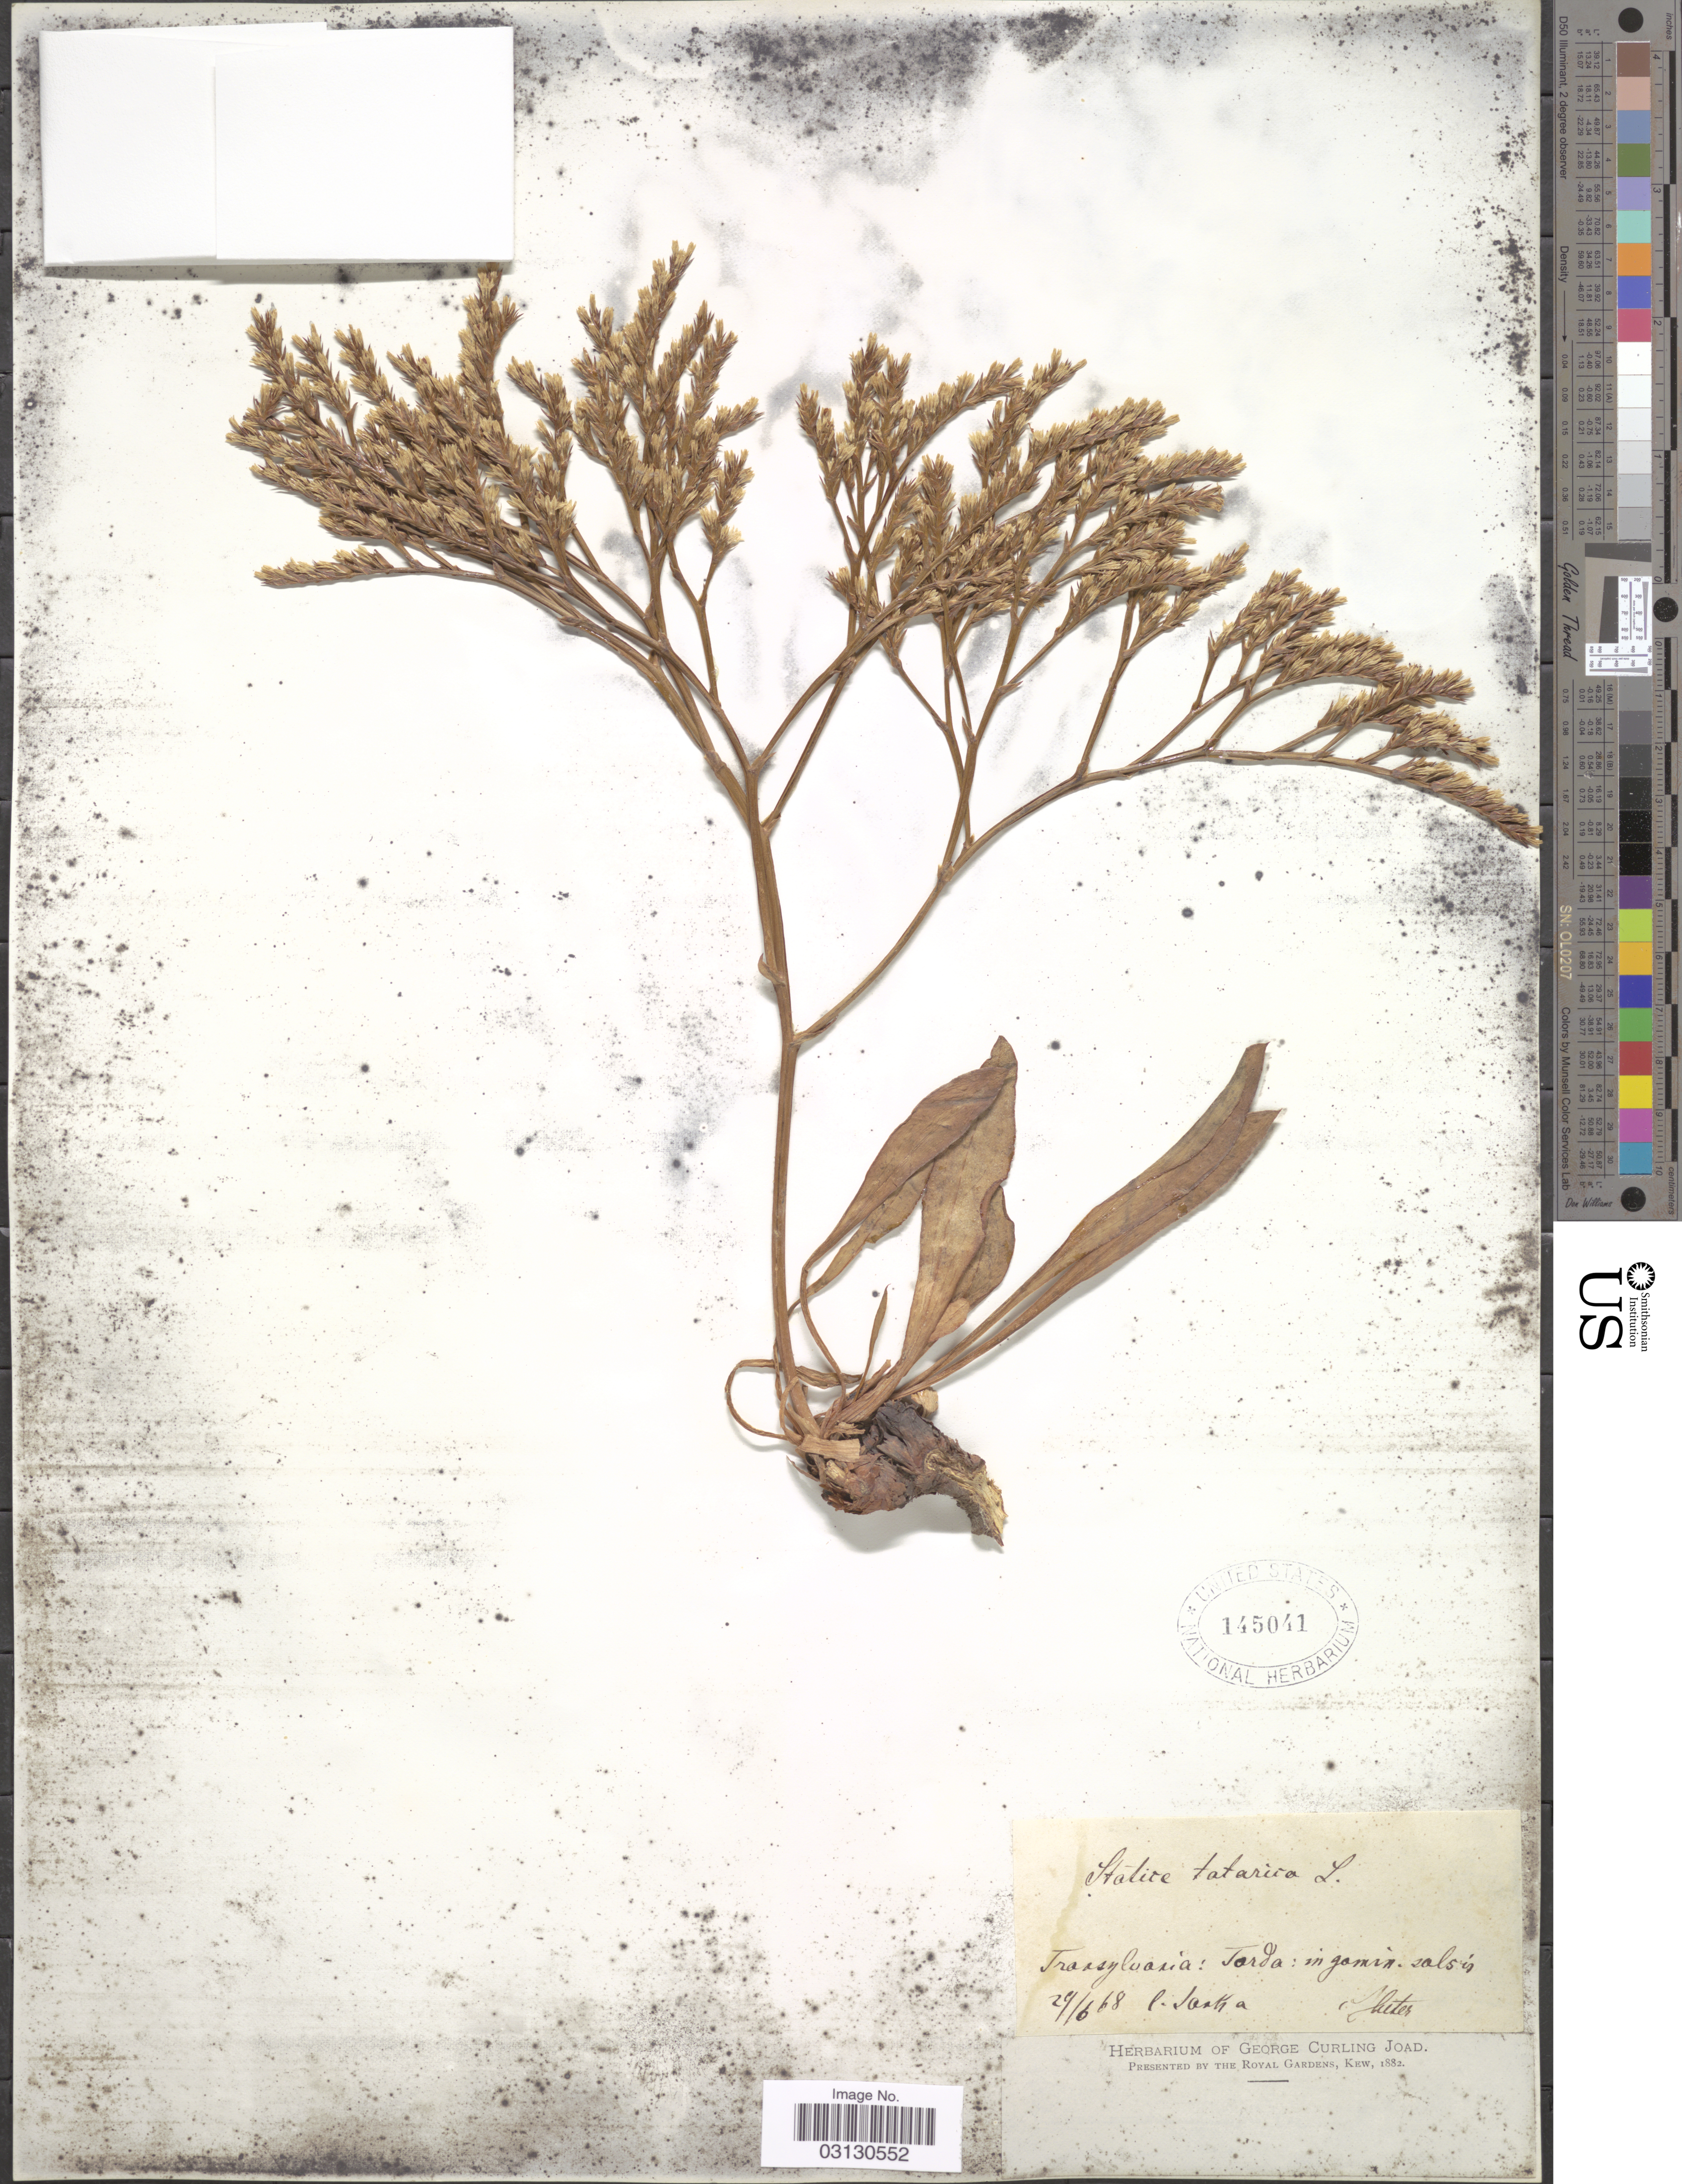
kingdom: Plantae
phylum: Tracheophyta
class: Magnoliopsida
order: Caryophyllales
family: Plumbaginaceae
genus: Limonium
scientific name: Limonium tataricum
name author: (L.) Mill.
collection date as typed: Transcribed d/m/y: 29/6/68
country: Romania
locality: Transylvania: Tarda: in gomin. [interpreted] salsis.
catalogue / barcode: US 145041